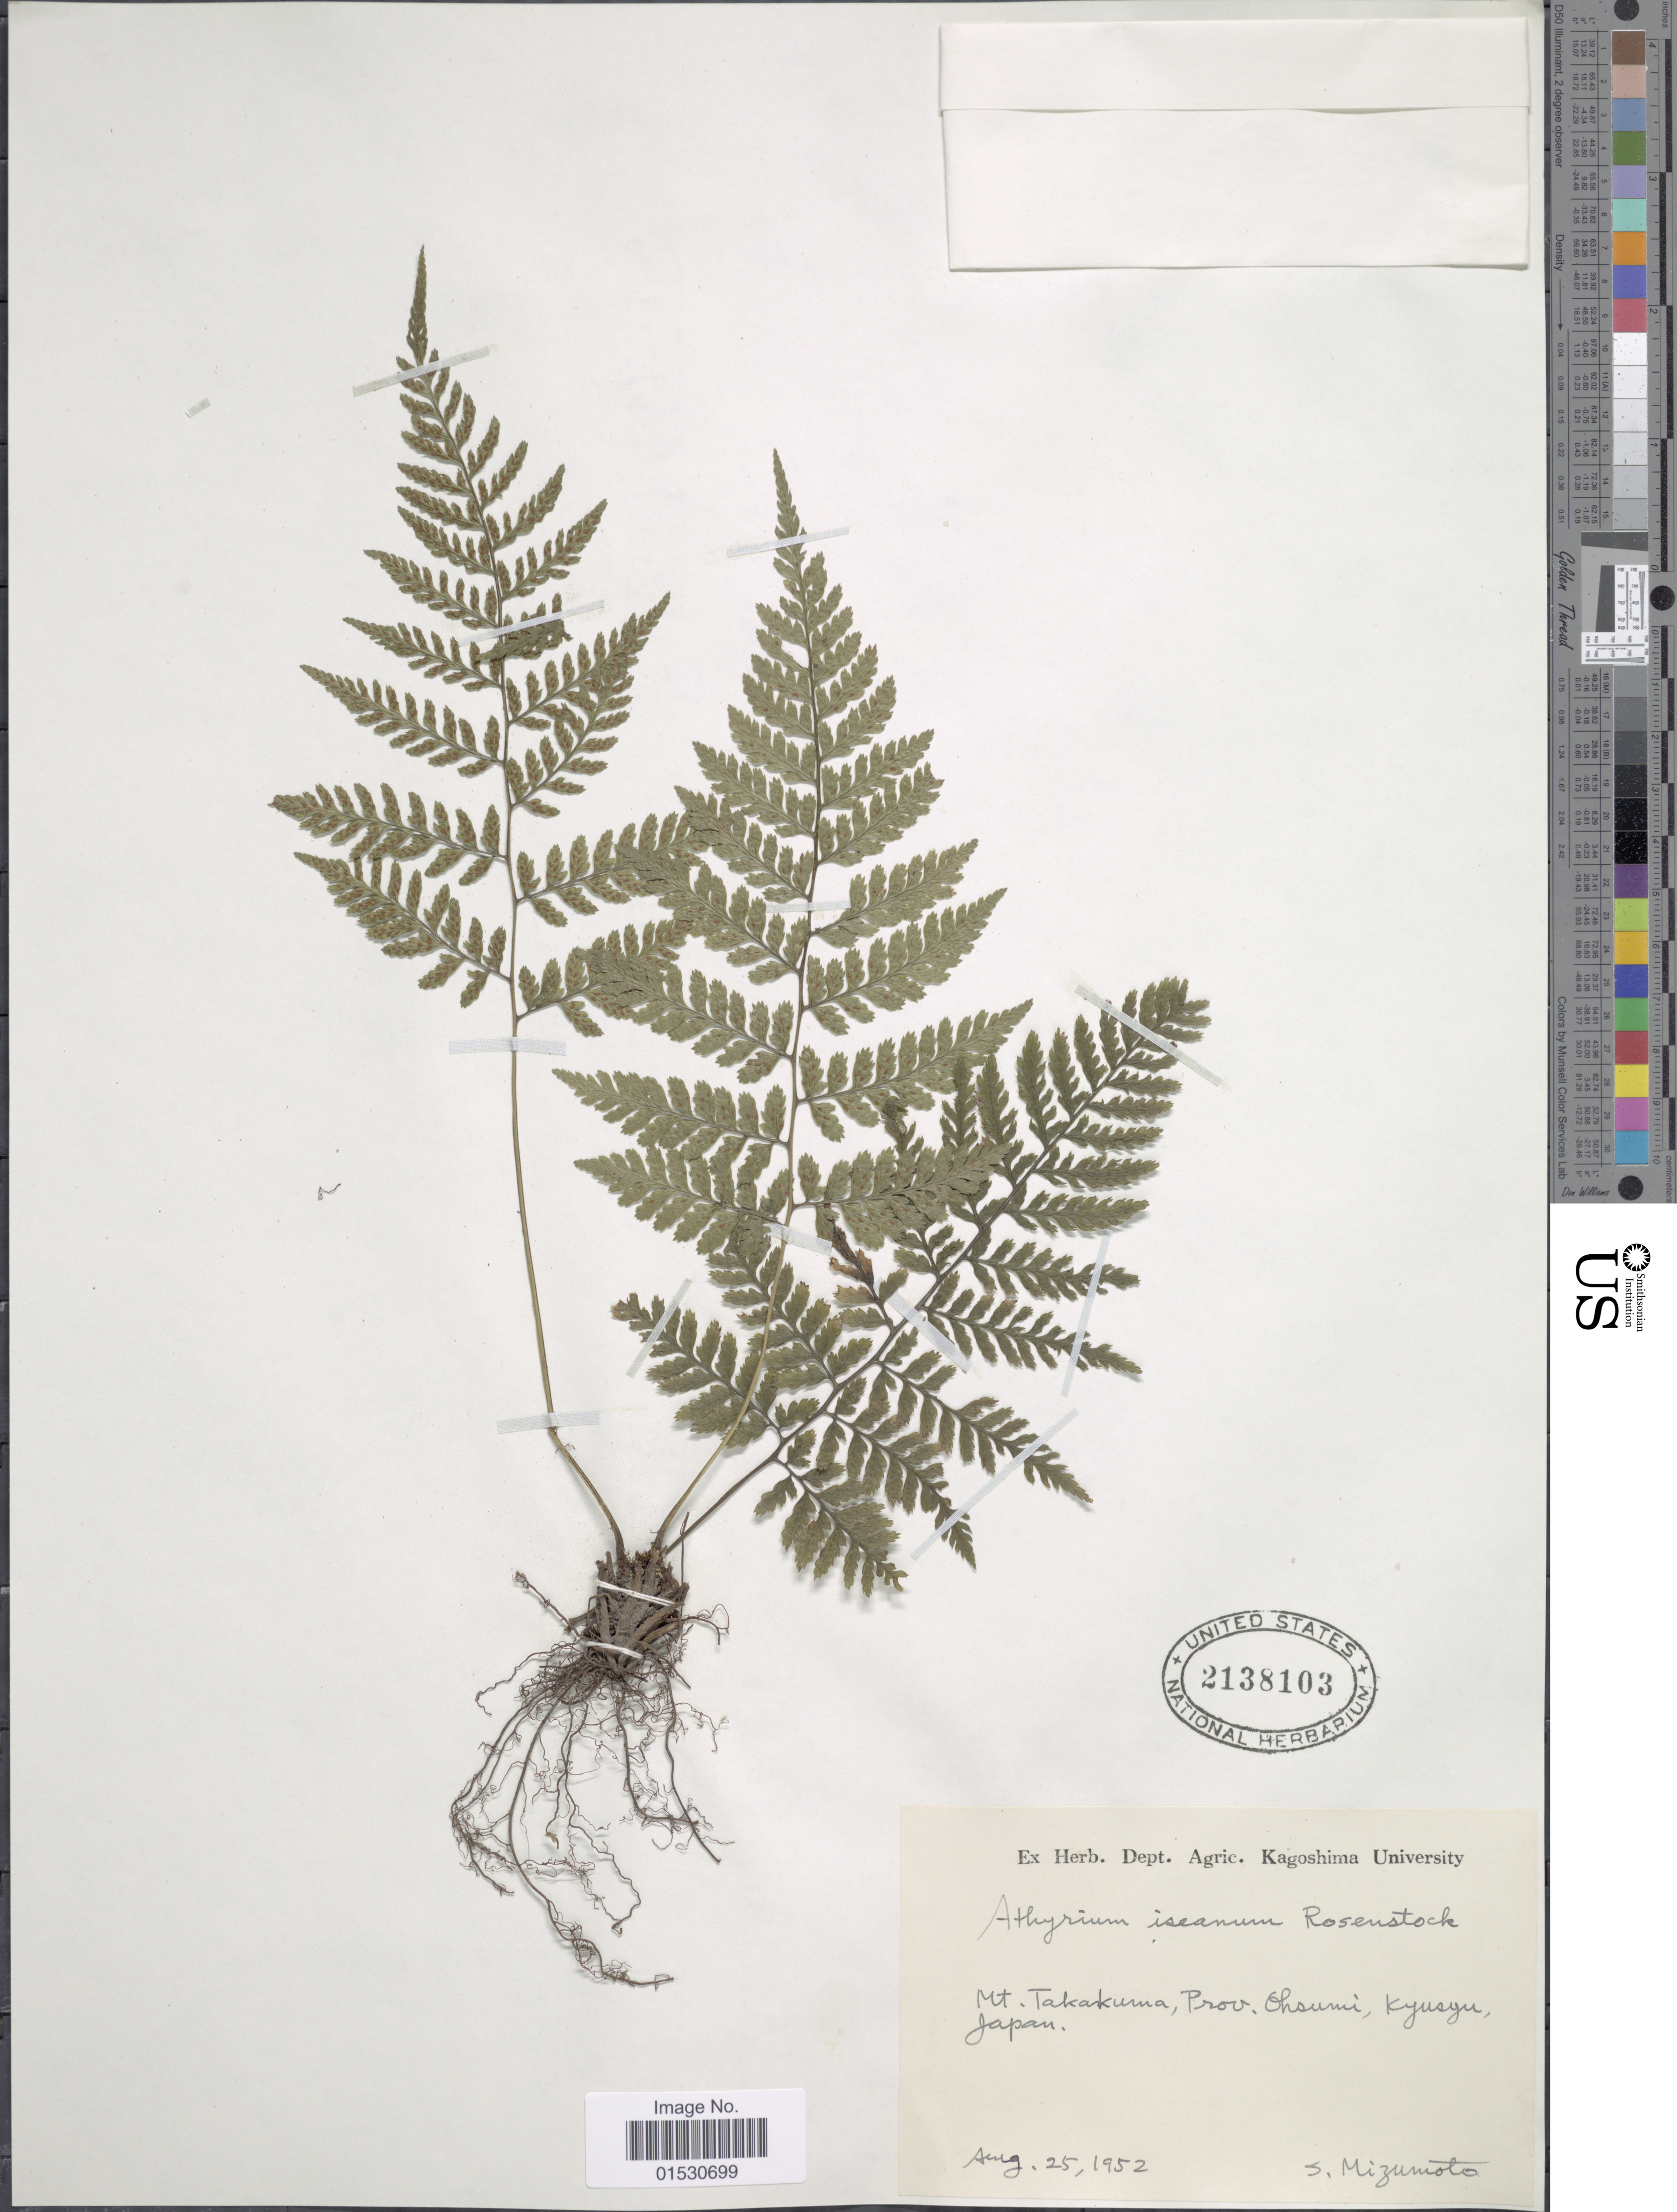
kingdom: Plantae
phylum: Tracheophyta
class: Polypodiopsida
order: Polypodiales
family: Athyriaceae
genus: Athyrium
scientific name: Athyrium iseanum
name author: Rosenst.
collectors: S. Mizumoto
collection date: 1952-08-25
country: Japan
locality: Mt. Takakuma, Prov. Ohsumi, Kyusyu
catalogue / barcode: US 2138103